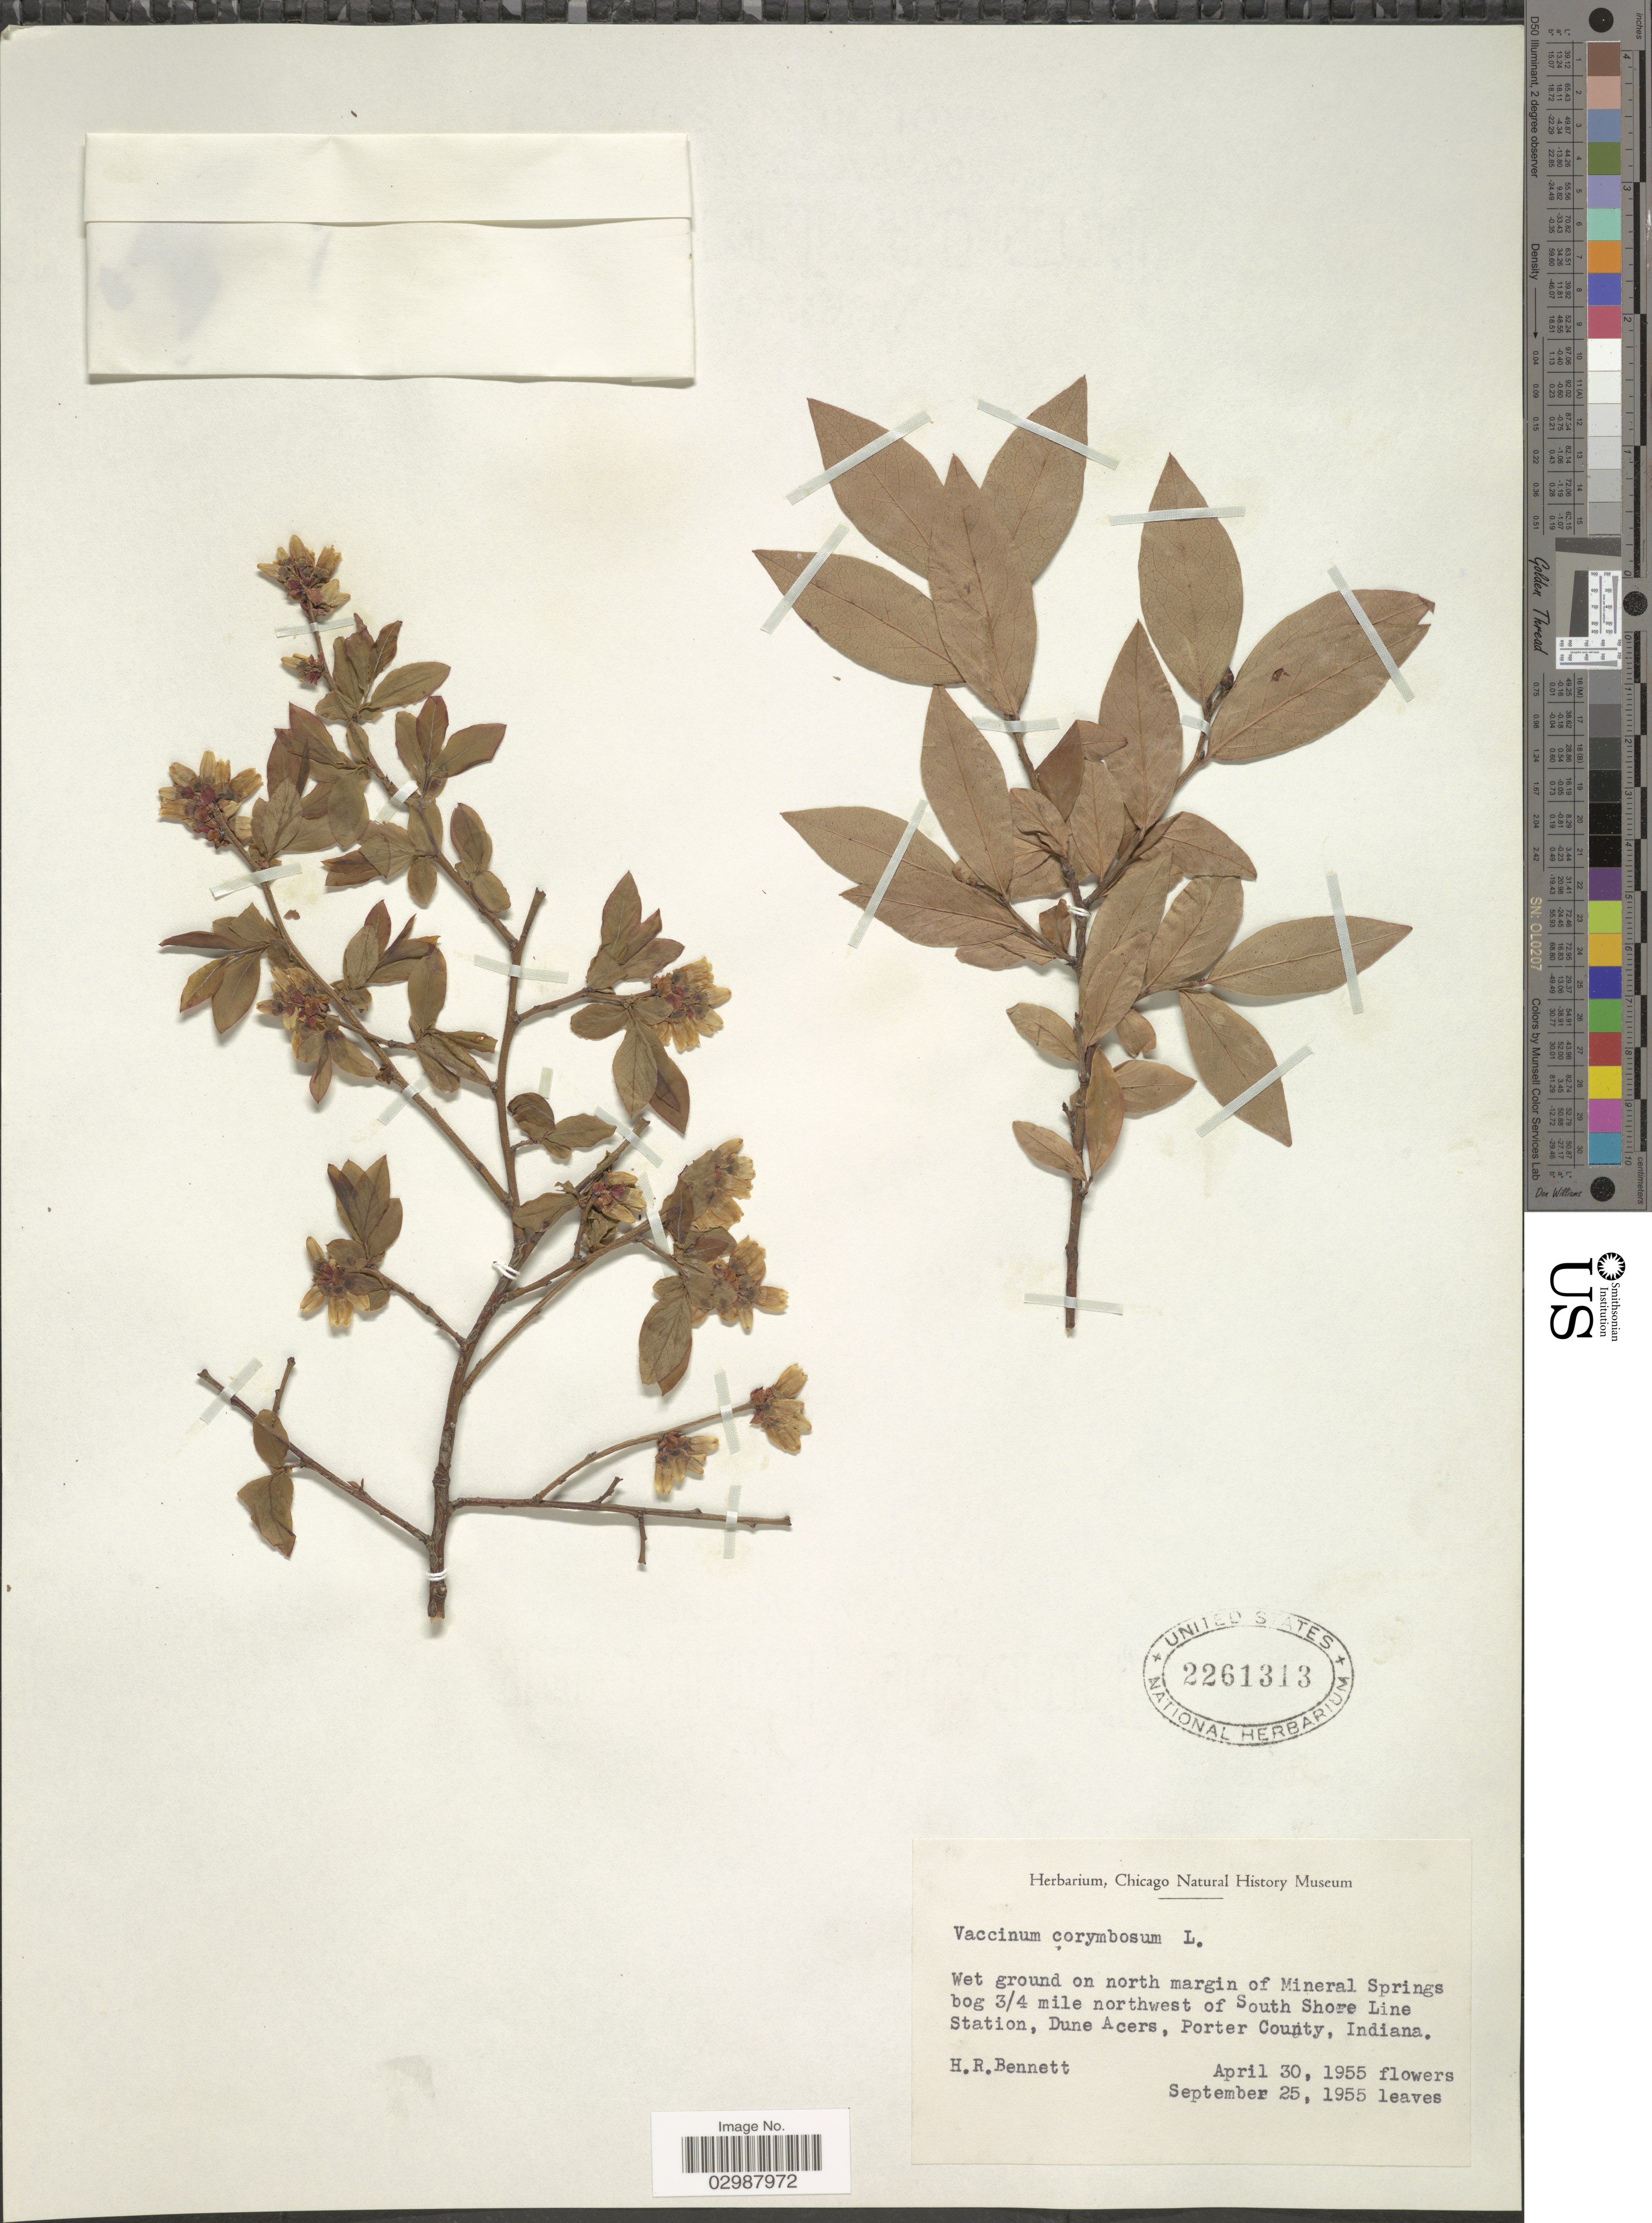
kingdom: Plantae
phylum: Tracheophyta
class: Magnoliopsida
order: Ericales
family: Ericaceae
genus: Vaccinium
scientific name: Vaccinium corymbosum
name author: L.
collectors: H. R. Bennett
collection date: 1955-04-30/1955-09-25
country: United States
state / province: Indiana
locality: Wet ground on north margin of Mineral Springs bog 3/4 mile northwest of Southshore Line Station, Dune Acers, Porter County.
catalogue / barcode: US 2261313